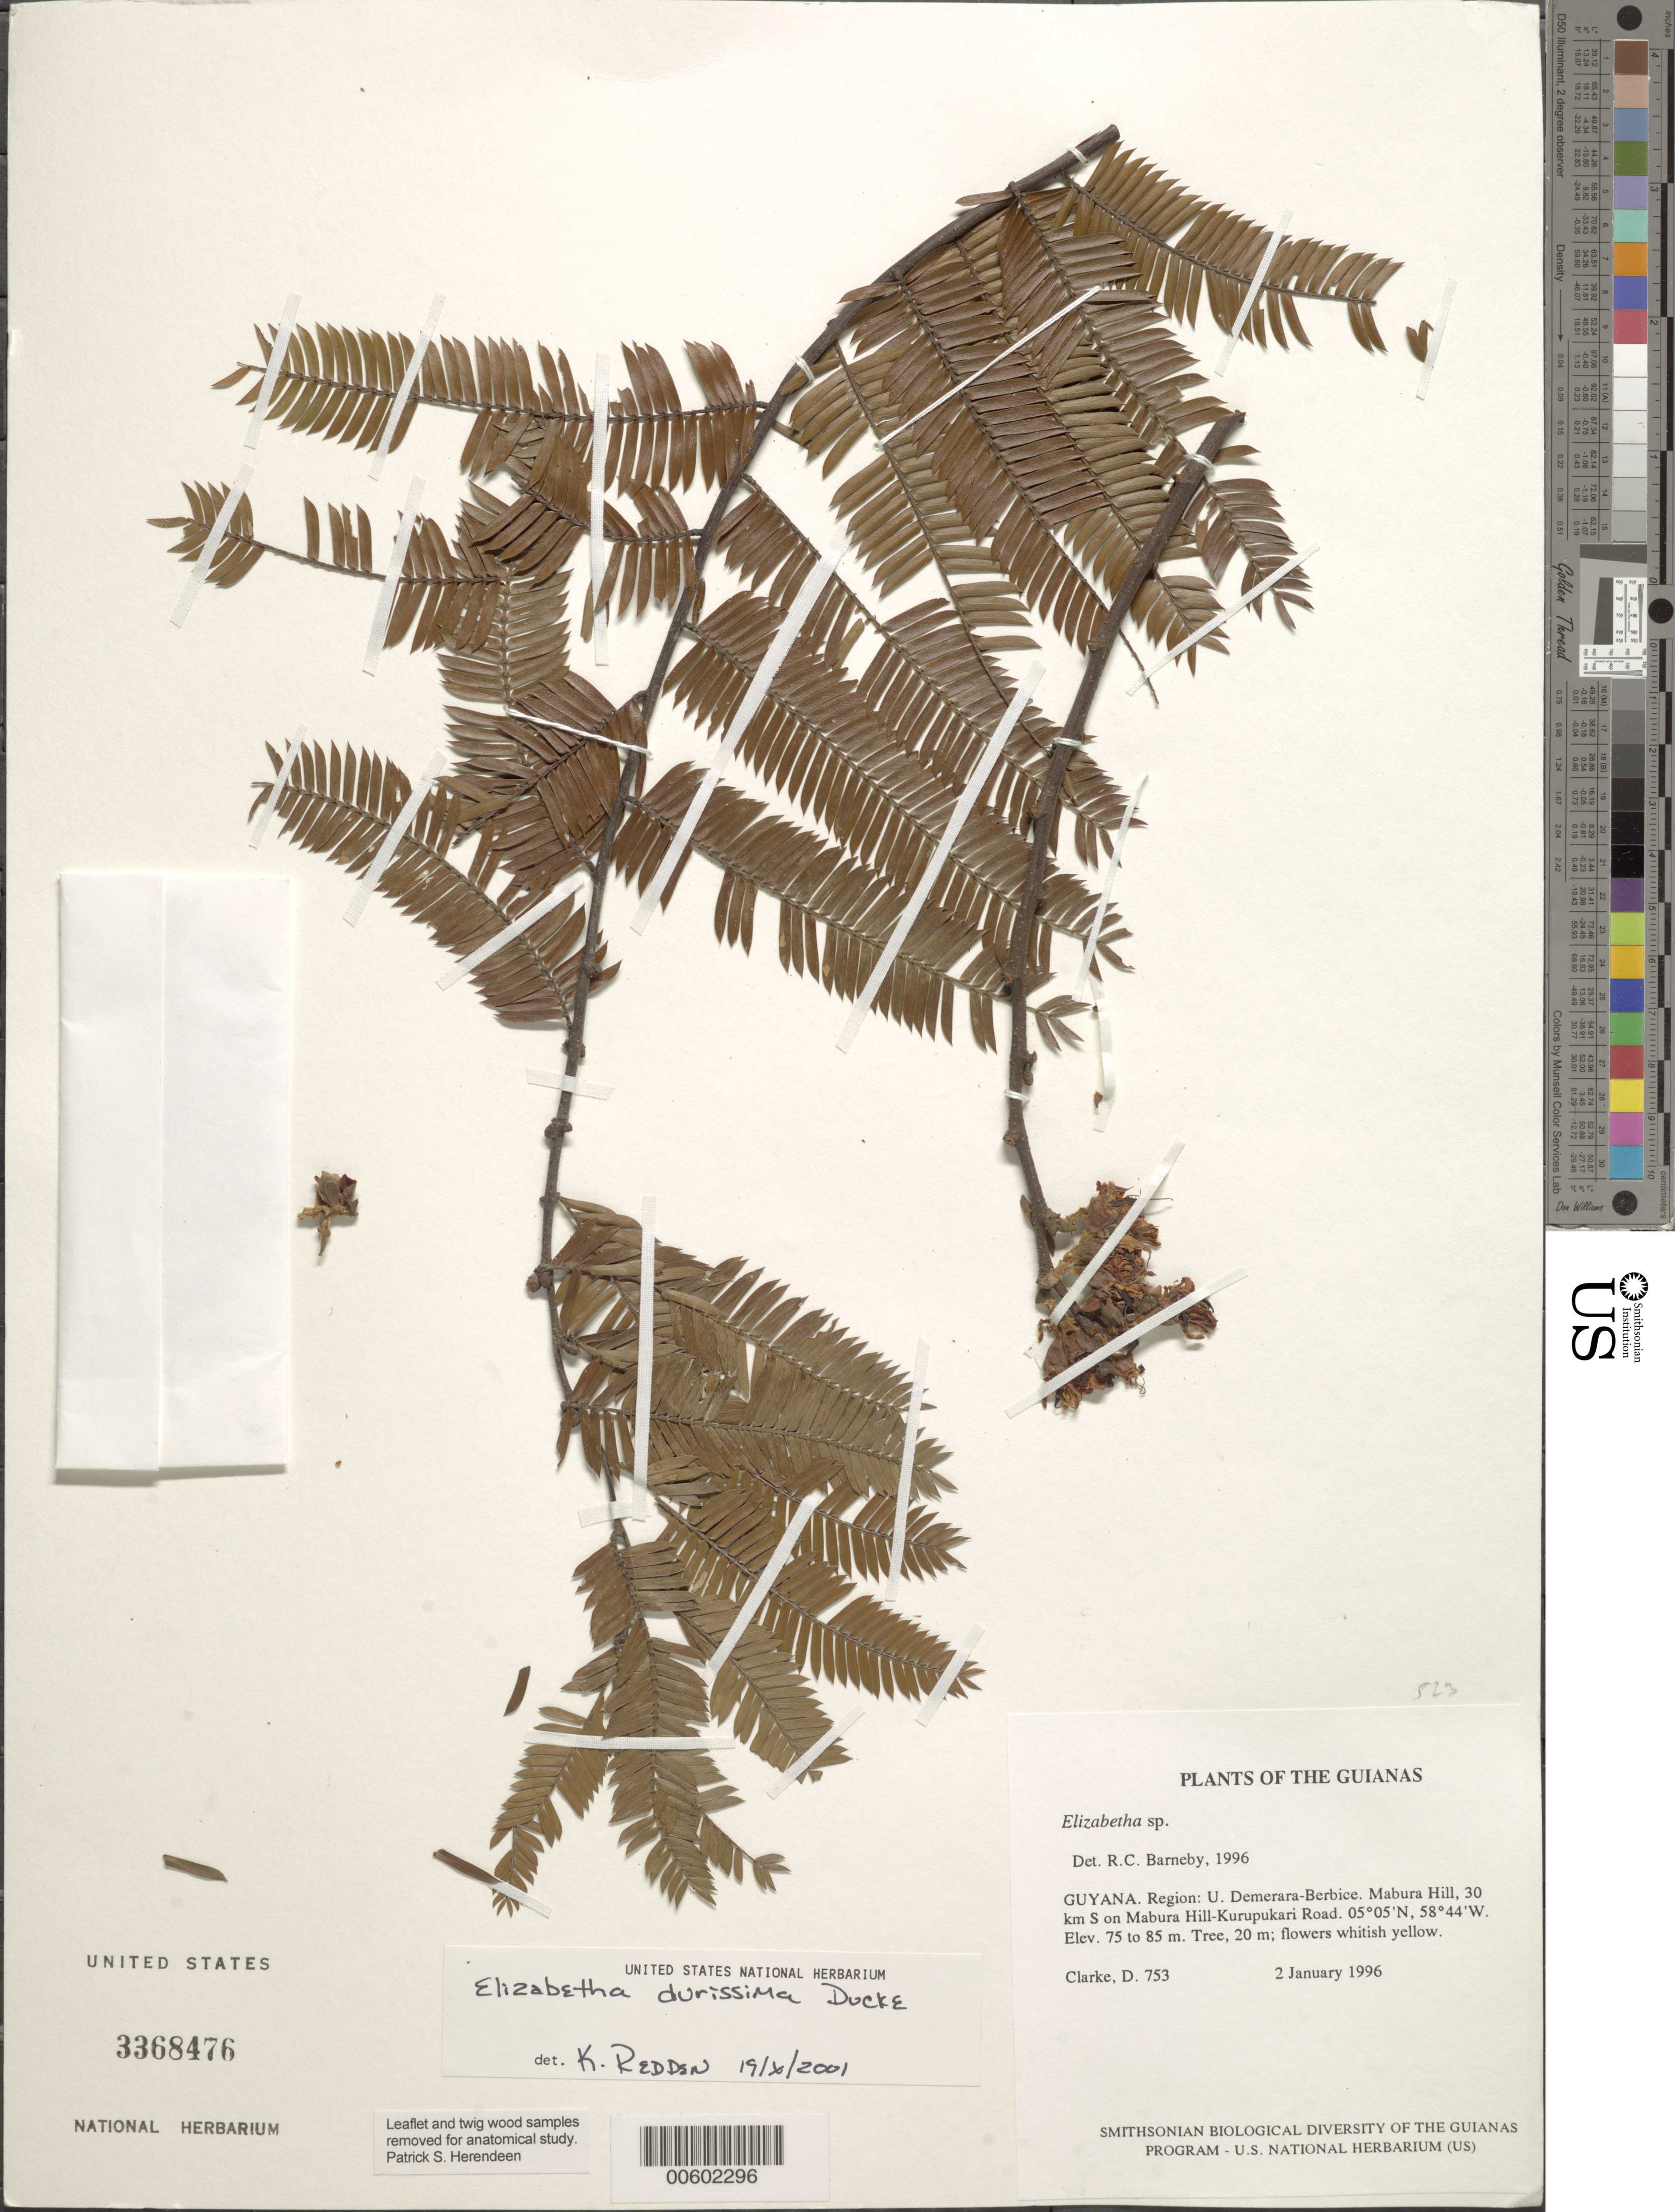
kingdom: Plantae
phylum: Tracheophyta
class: Magnoliopsida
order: Fabales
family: Fabaceae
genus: Elizabetha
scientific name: Elizabetha durissima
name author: Ducke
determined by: Redden, K. M.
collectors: H. D. Clarke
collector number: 753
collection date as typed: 2 January 1996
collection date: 1996-01-02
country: Guyana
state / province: U. Demerara-Berbice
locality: Mabura Hill, 30 km S on Mabura Hill-Kurupukari Road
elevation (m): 75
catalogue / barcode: US 3368476